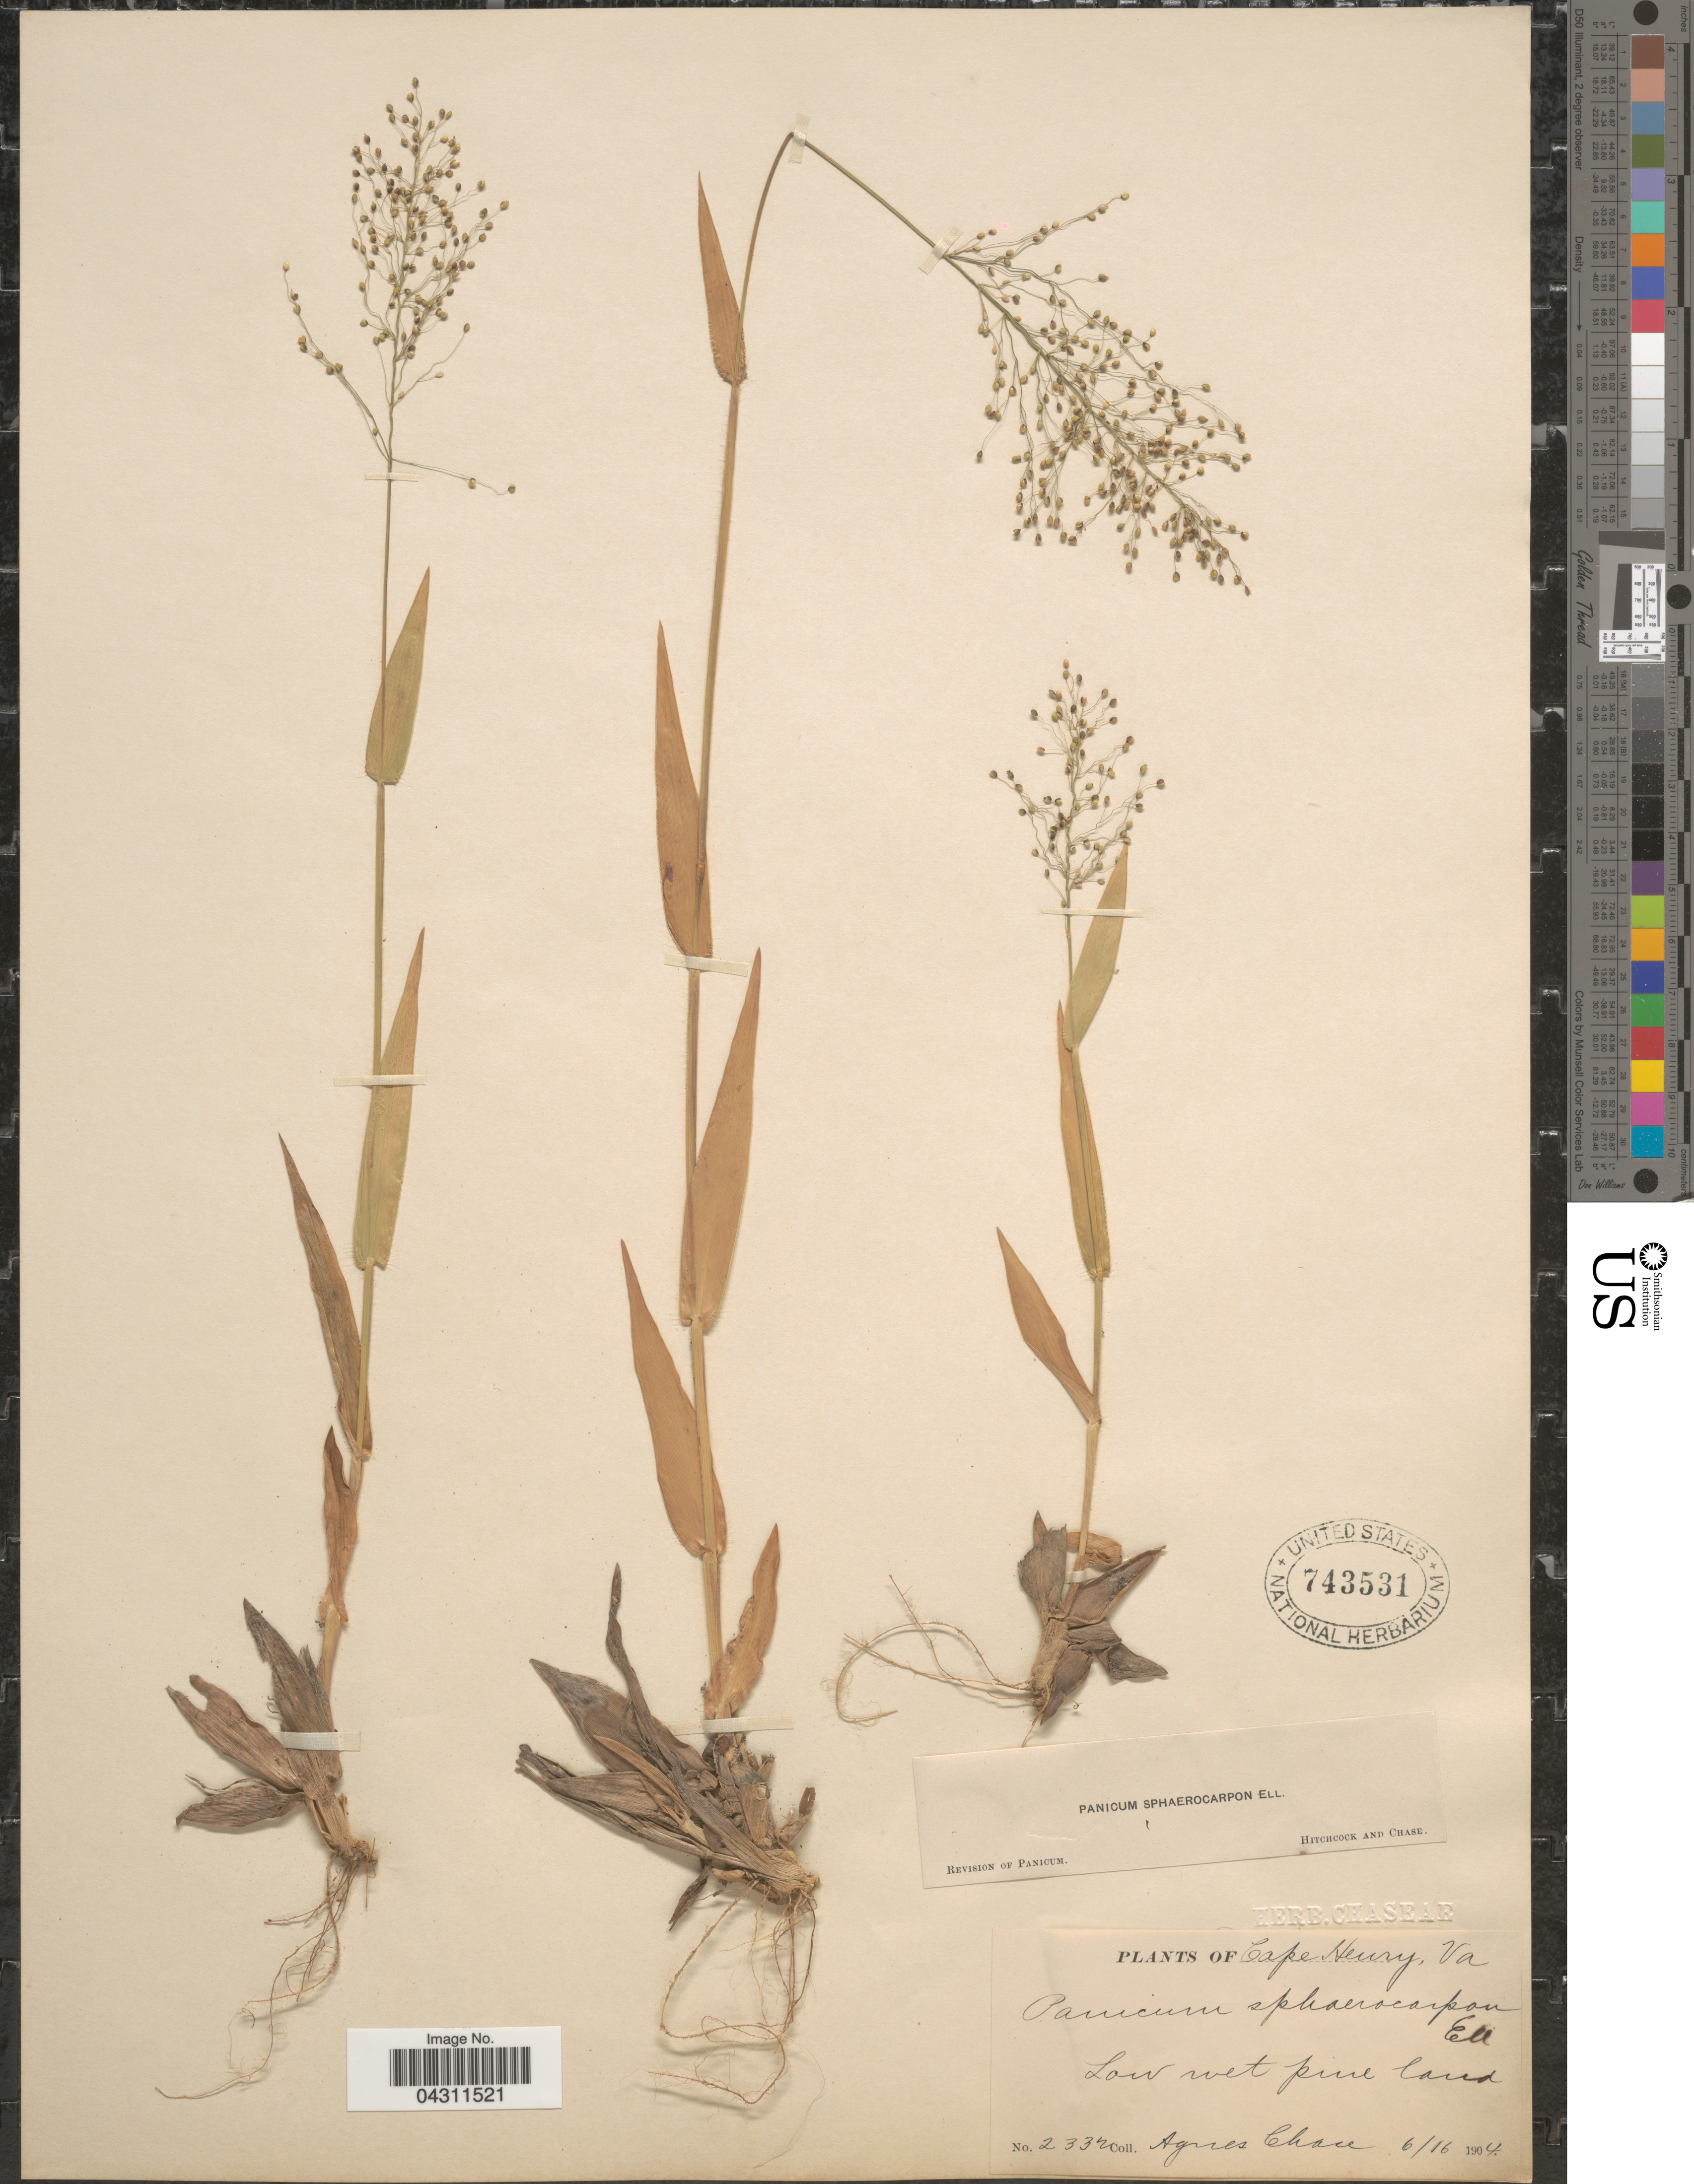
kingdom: Plantae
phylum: Tracheophyta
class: Liliopsida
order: Poales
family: Poaceae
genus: Dichanthelium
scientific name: Dichanthelium sphaerocarpon var. sphaerocarpon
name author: (Elliott) Gould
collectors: A. Chase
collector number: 2332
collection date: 1904-06-16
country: United States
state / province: Virginia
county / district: City of Virginia Beach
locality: Cape Henry. Low wet pine land.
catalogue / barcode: US 743531